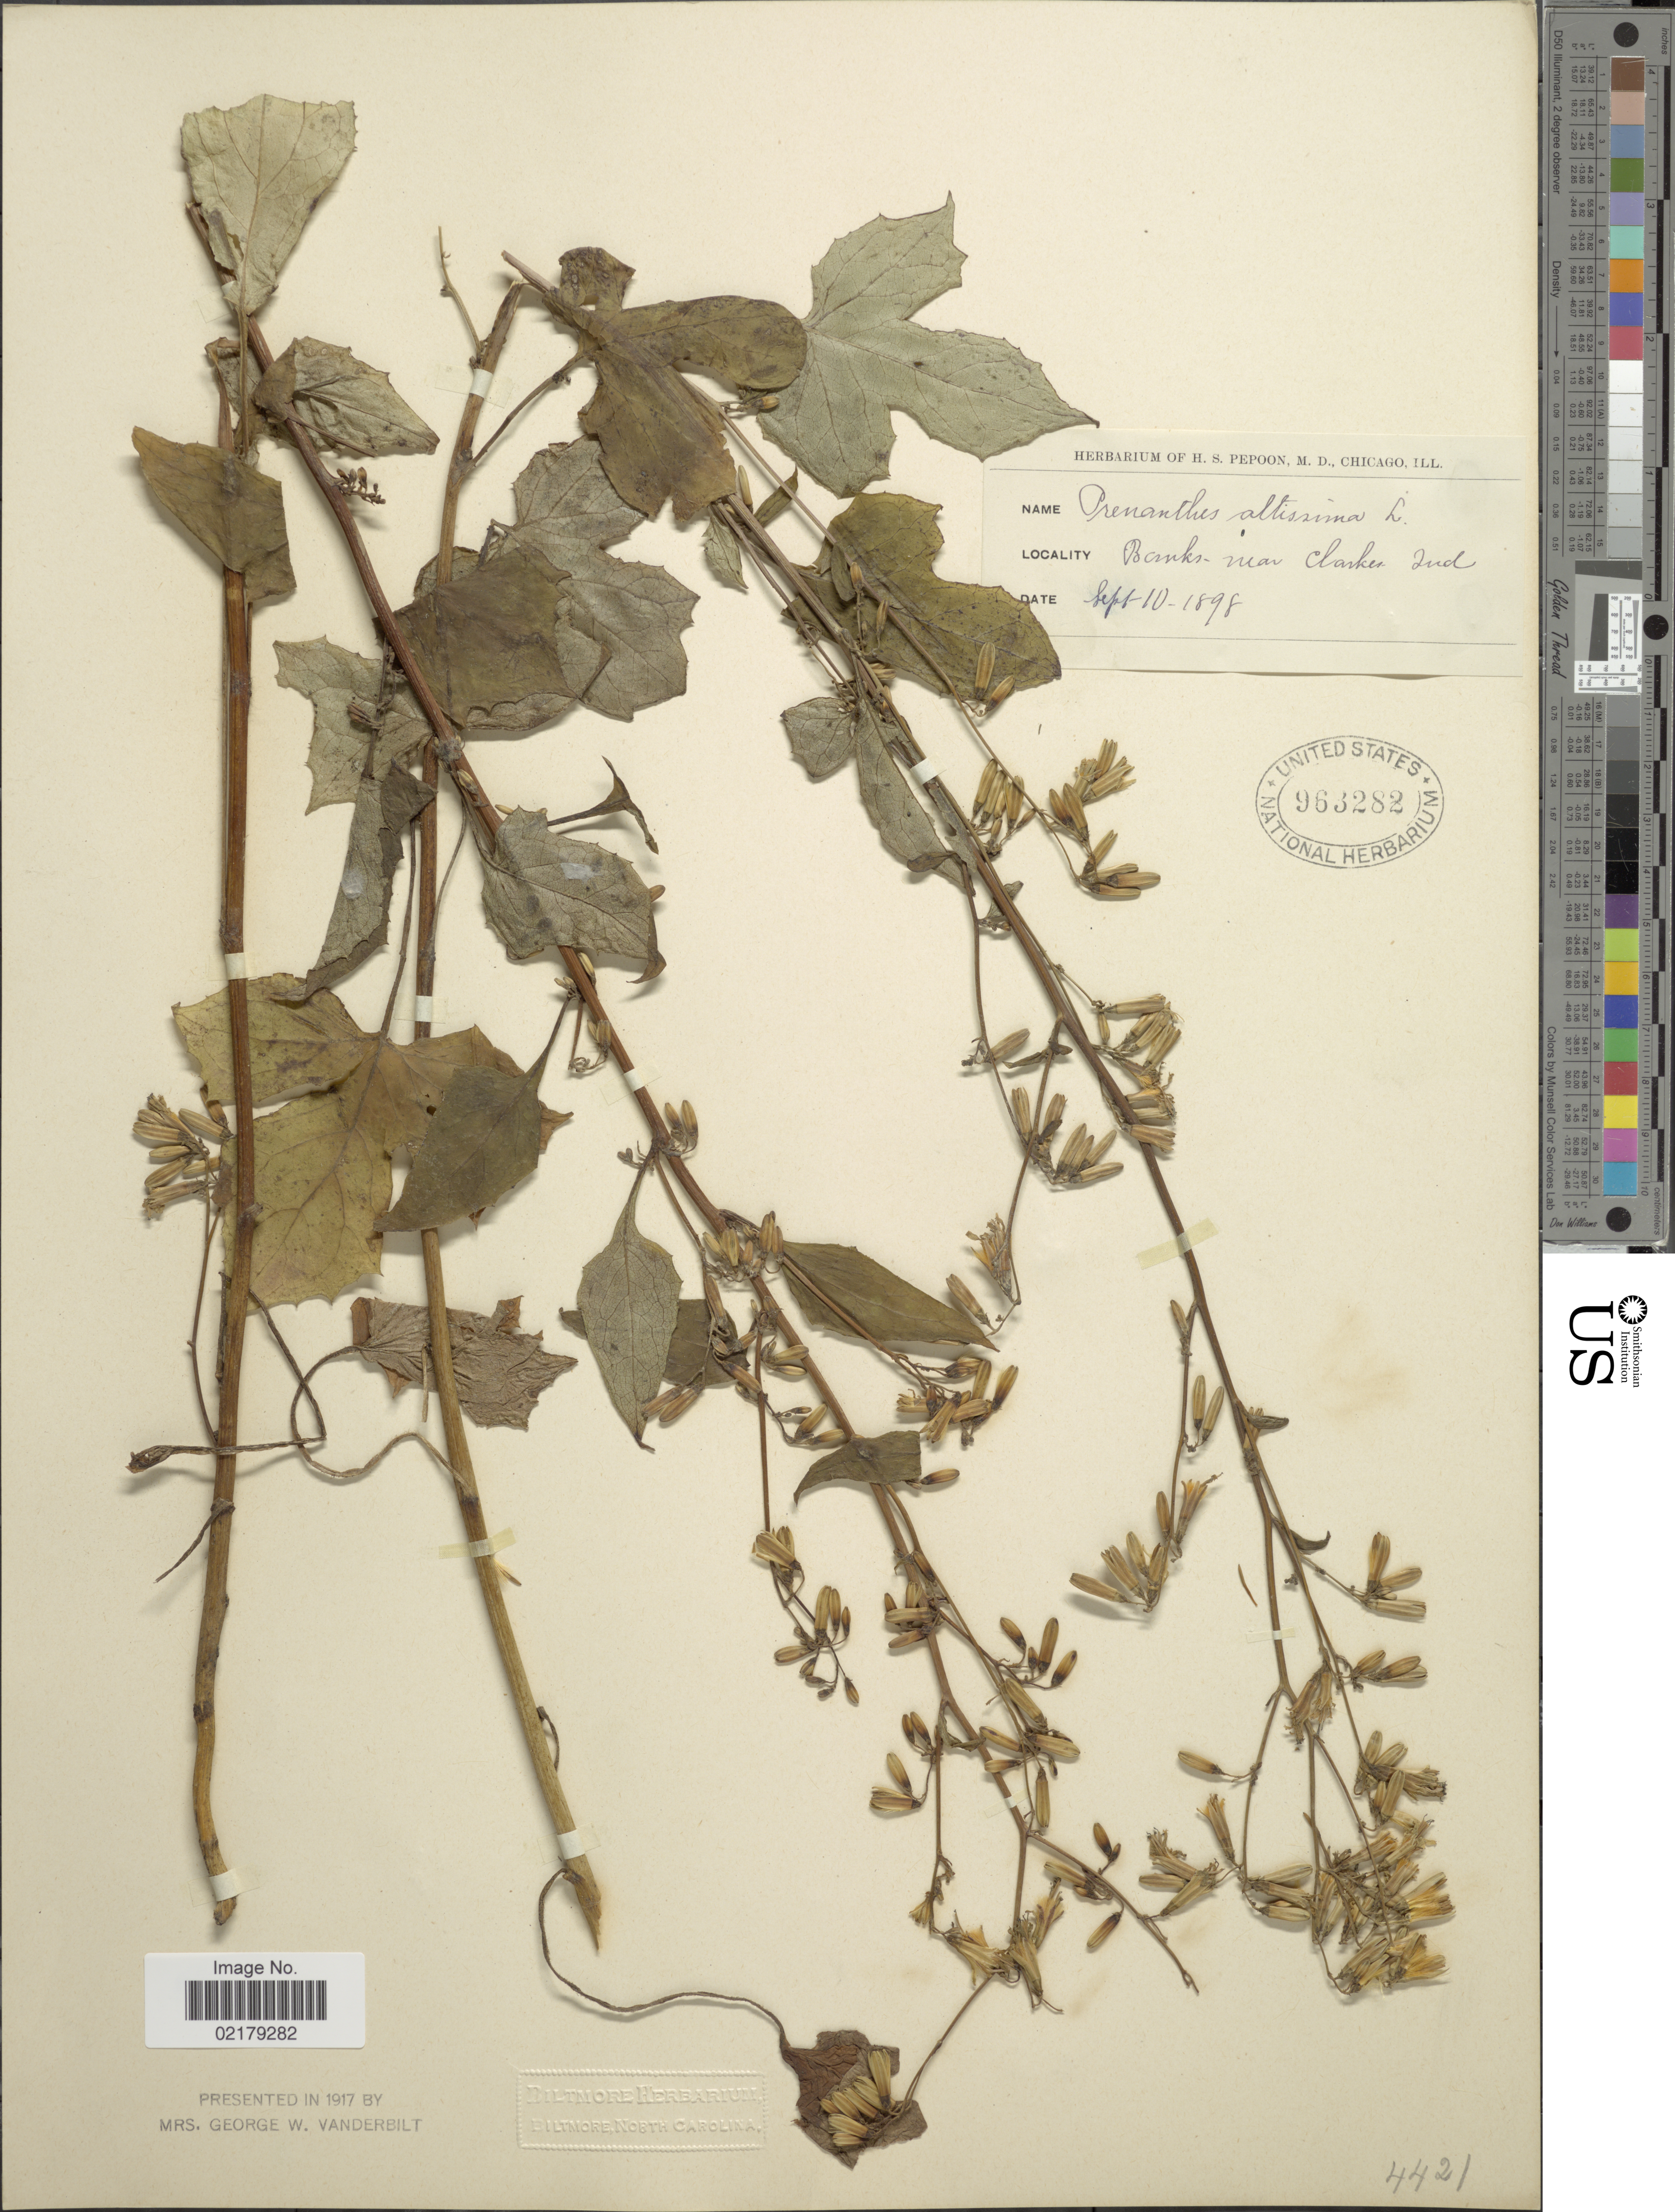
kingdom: Plantae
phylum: Tracheophyta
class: Magnoliopsida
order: Asterales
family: Asteraceae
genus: Nabalus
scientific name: Nabalus trifoliolatus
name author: Cass.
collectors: ex herb. H. S. Pepoon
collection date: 1898-09-10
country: United States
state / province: Indiana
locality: Banks near Clarkes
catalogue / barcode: US 963282